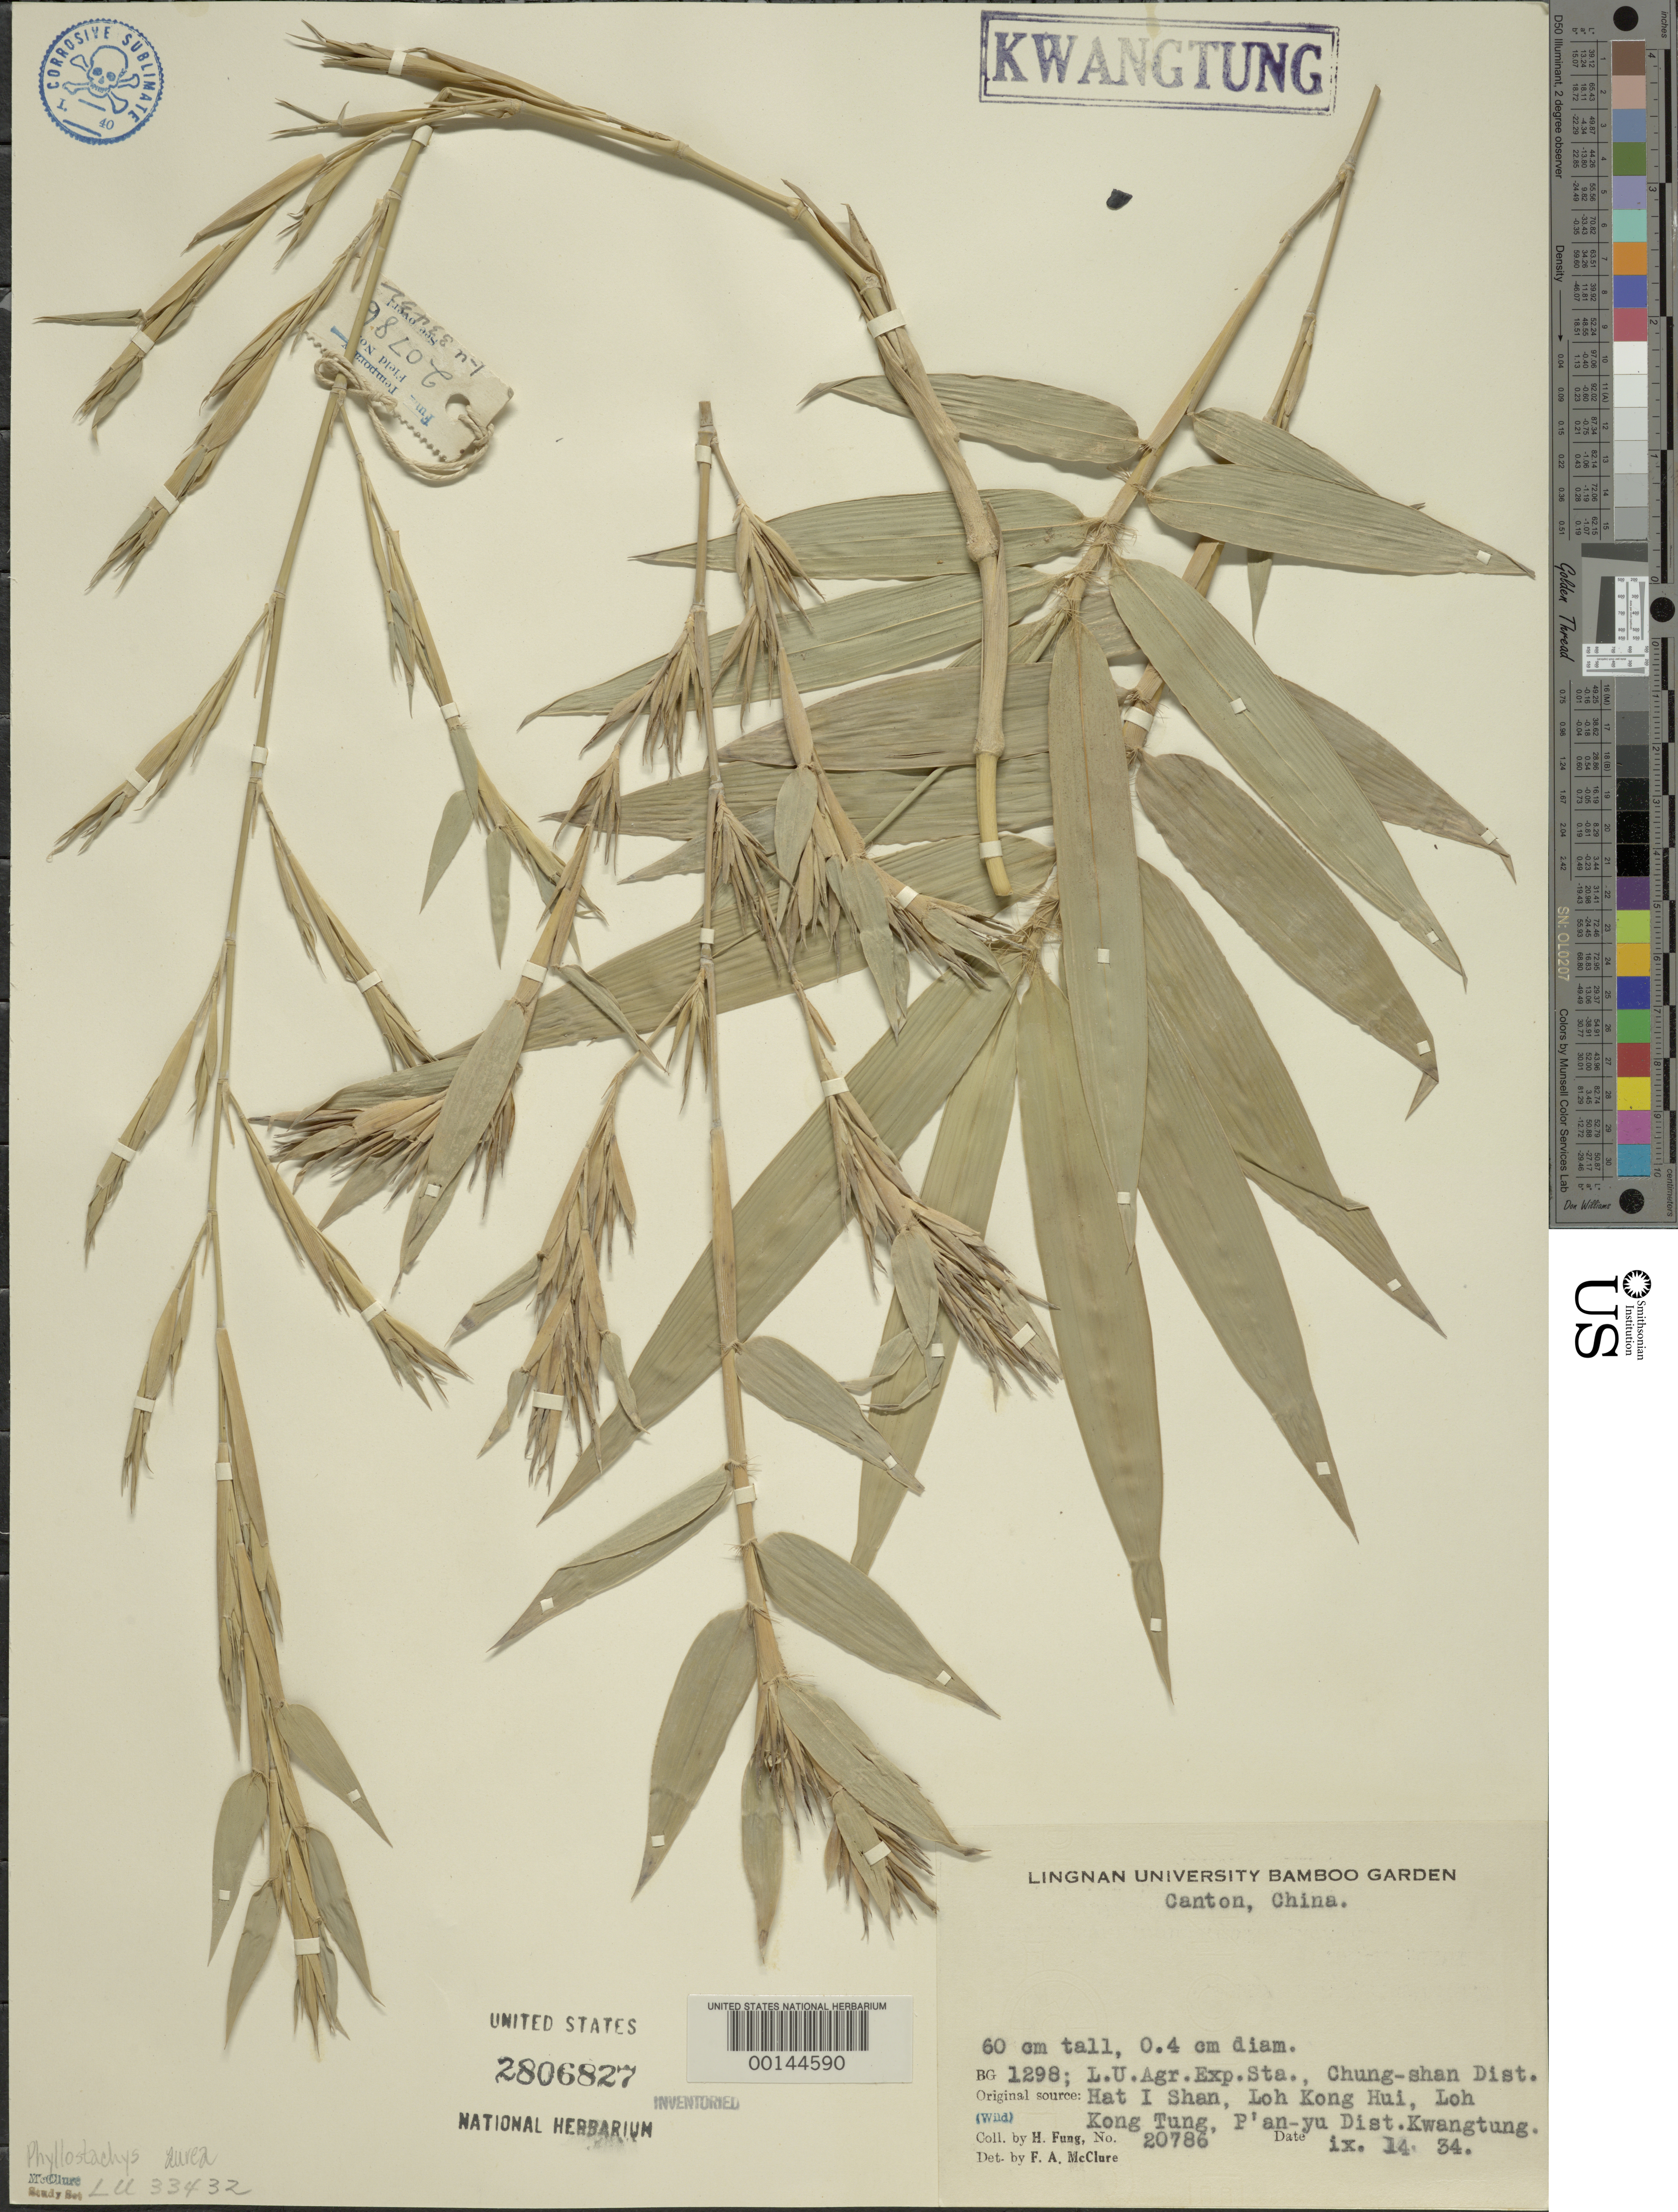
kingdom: Plantae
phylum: Tracheophyta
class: Liliopsida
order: Poales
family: Poaceae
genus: Phyllostachys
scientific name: Phyllostachys aurea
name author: Rivière & C. Rivière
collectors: H. L. Fung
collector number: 20786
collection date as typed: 14 Apr 1934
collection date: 1934-04-14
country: China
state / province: Guangdong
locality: P'an-yu, kong tung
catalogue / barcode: US 2806827